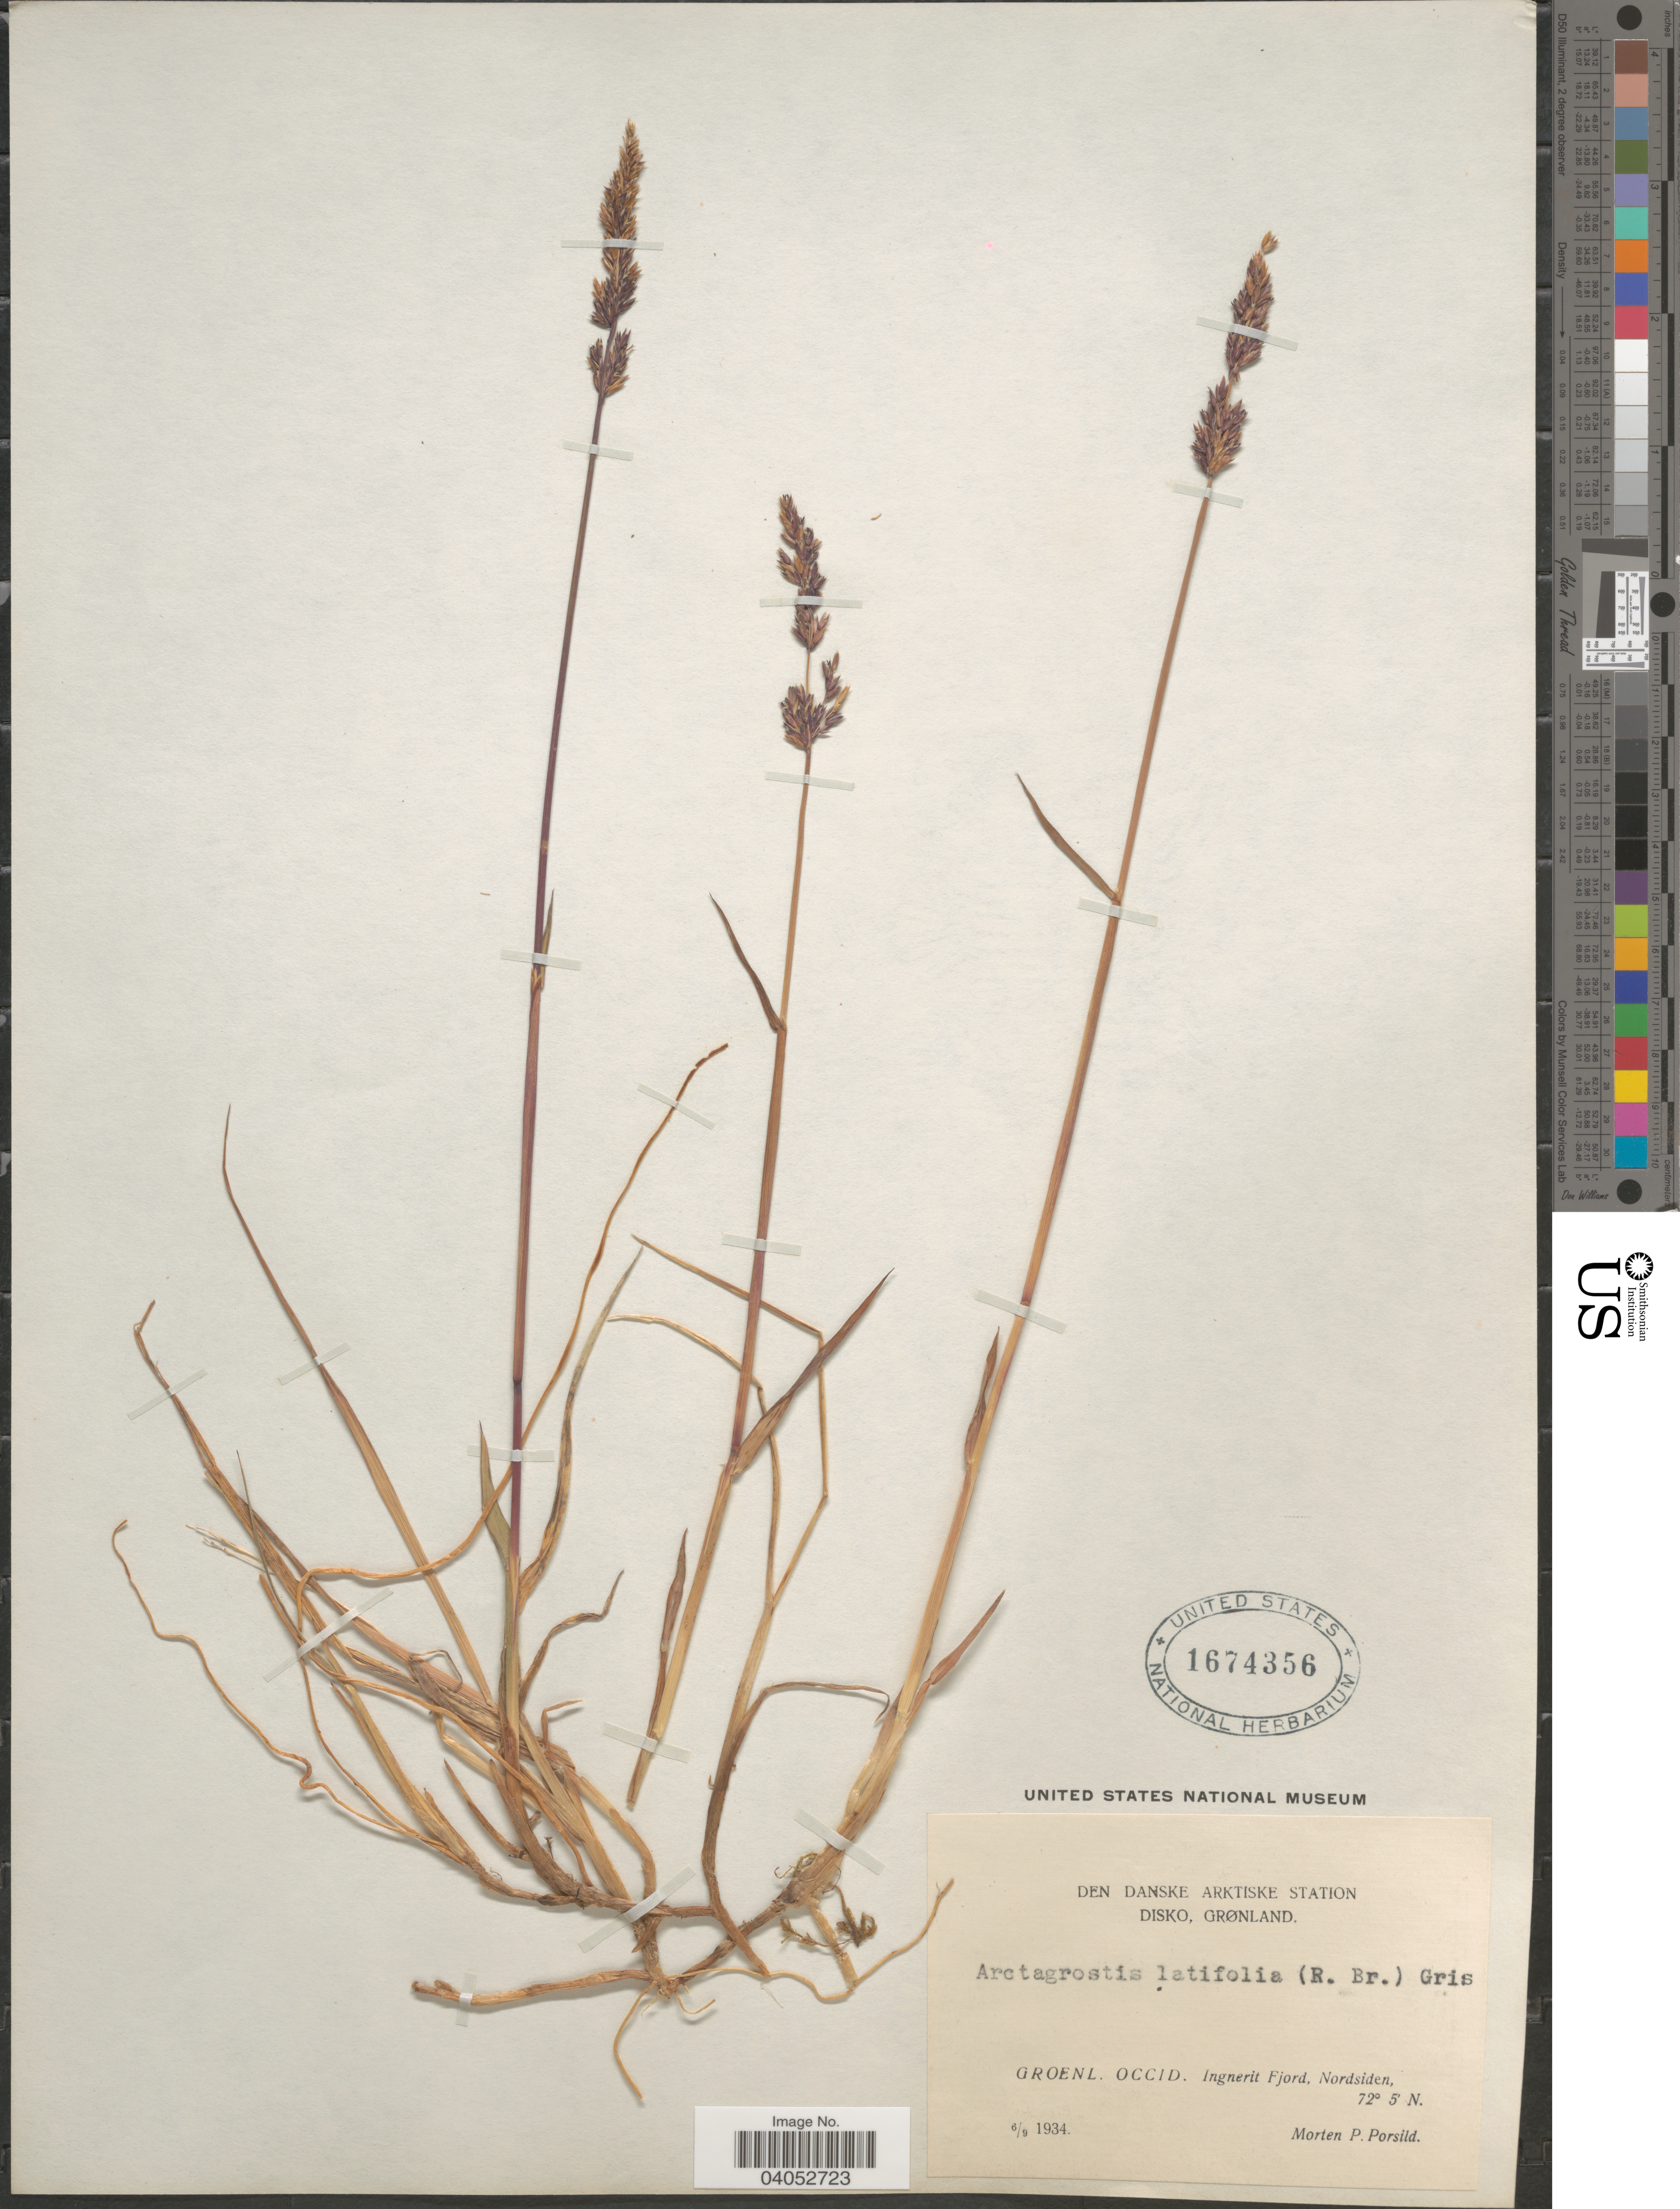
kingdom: Plantae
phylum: Tracheophyta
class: Liliopsida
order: Poales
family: Poaceae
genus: Arctagrostis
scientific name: Arctagrostis latifolia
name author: (R. Br.) Griseb.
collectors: M. P. Porsild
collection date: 1934-09-06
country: Greenland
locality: Den Danske Arktiske Station. Disko, Grønland. Groenl. Occid. Ingnerit Fjord, Nordsiden.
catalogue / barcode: US 1674356